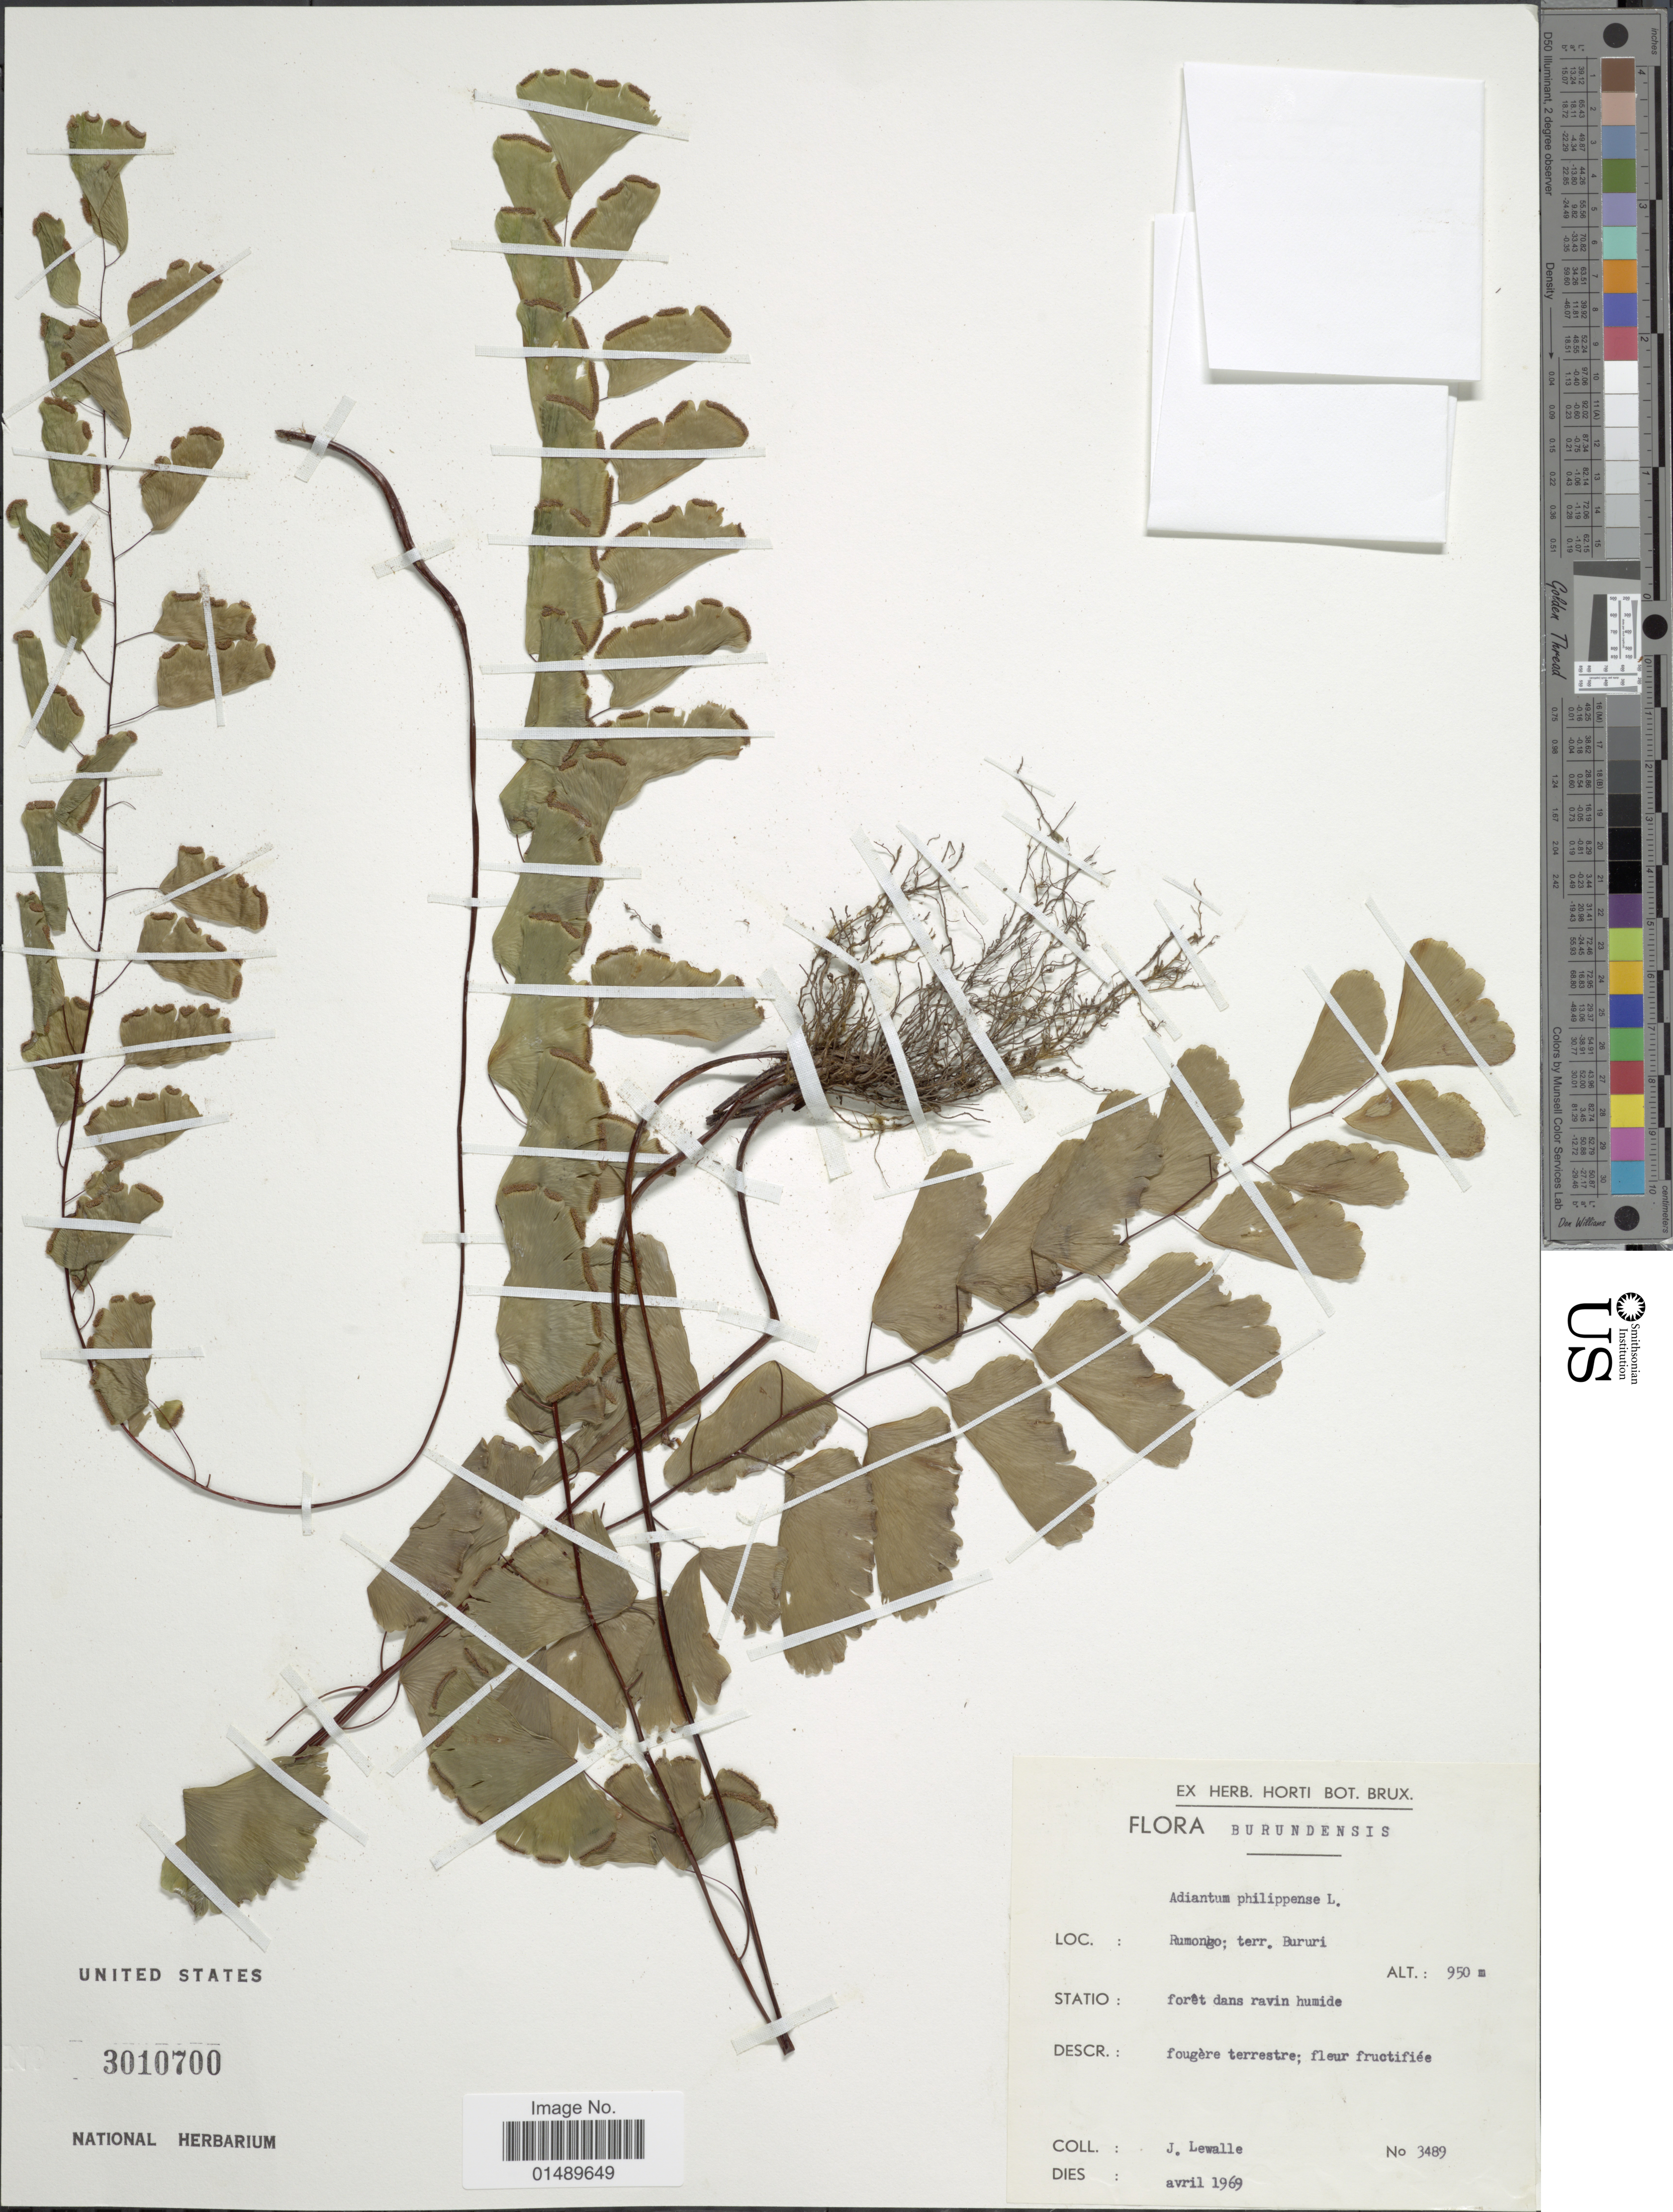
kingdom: Plantae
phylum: Tracheophyta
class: Polypodiopsida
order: Polypodiales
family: Pteridaceae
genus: Adiantum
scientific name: Adiantum philippense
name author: L.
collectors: J. Lewalle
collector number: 3489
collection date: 1969-04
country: Burundi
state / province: Bururi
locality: Burundensis, Rumongo; terr. Bururi.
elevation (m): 950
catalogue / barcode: US 3010700